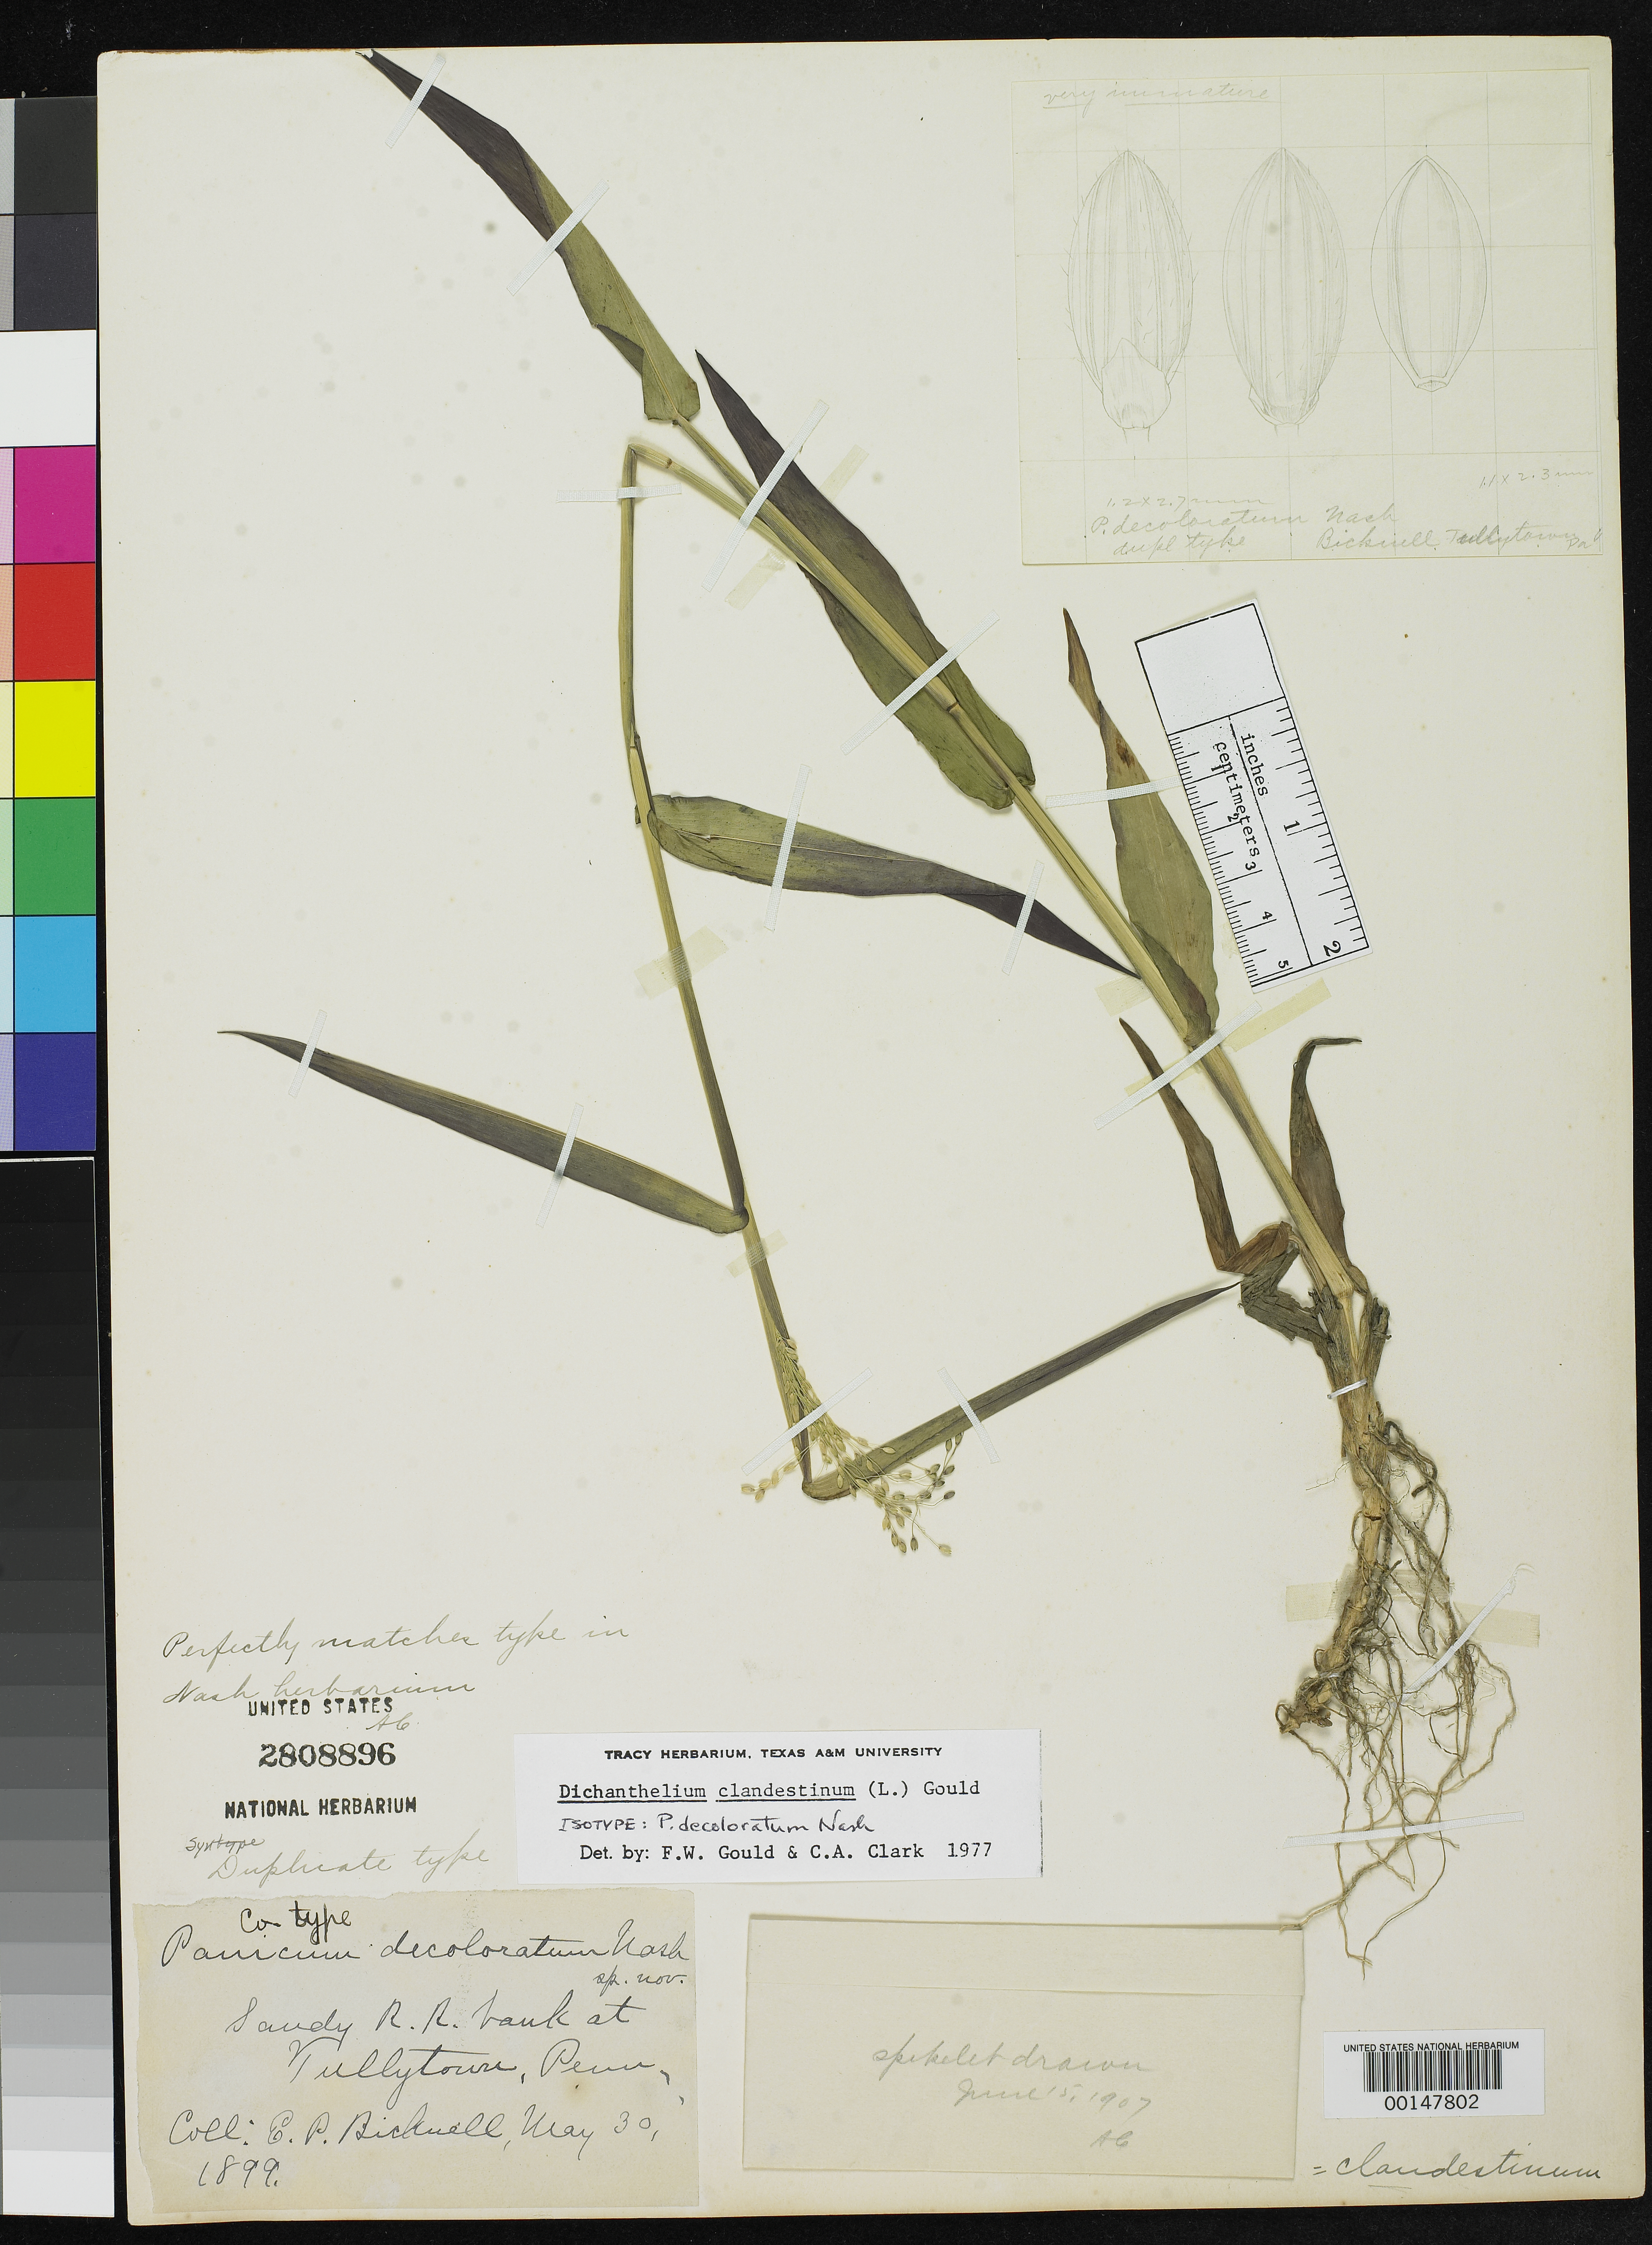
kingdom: Plantae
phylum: Tracheophyta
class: Liliopsida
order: Poales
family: Poaceae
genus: Panicum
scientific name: Panicum decoloratum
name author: Nash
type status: Isotype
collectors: E. P. Bicknell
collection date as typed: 30 May 1899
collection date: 1899-05-30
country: United States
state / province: Pennsylvania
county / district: Bucks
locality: Tullytown.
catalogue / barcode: US 2808896